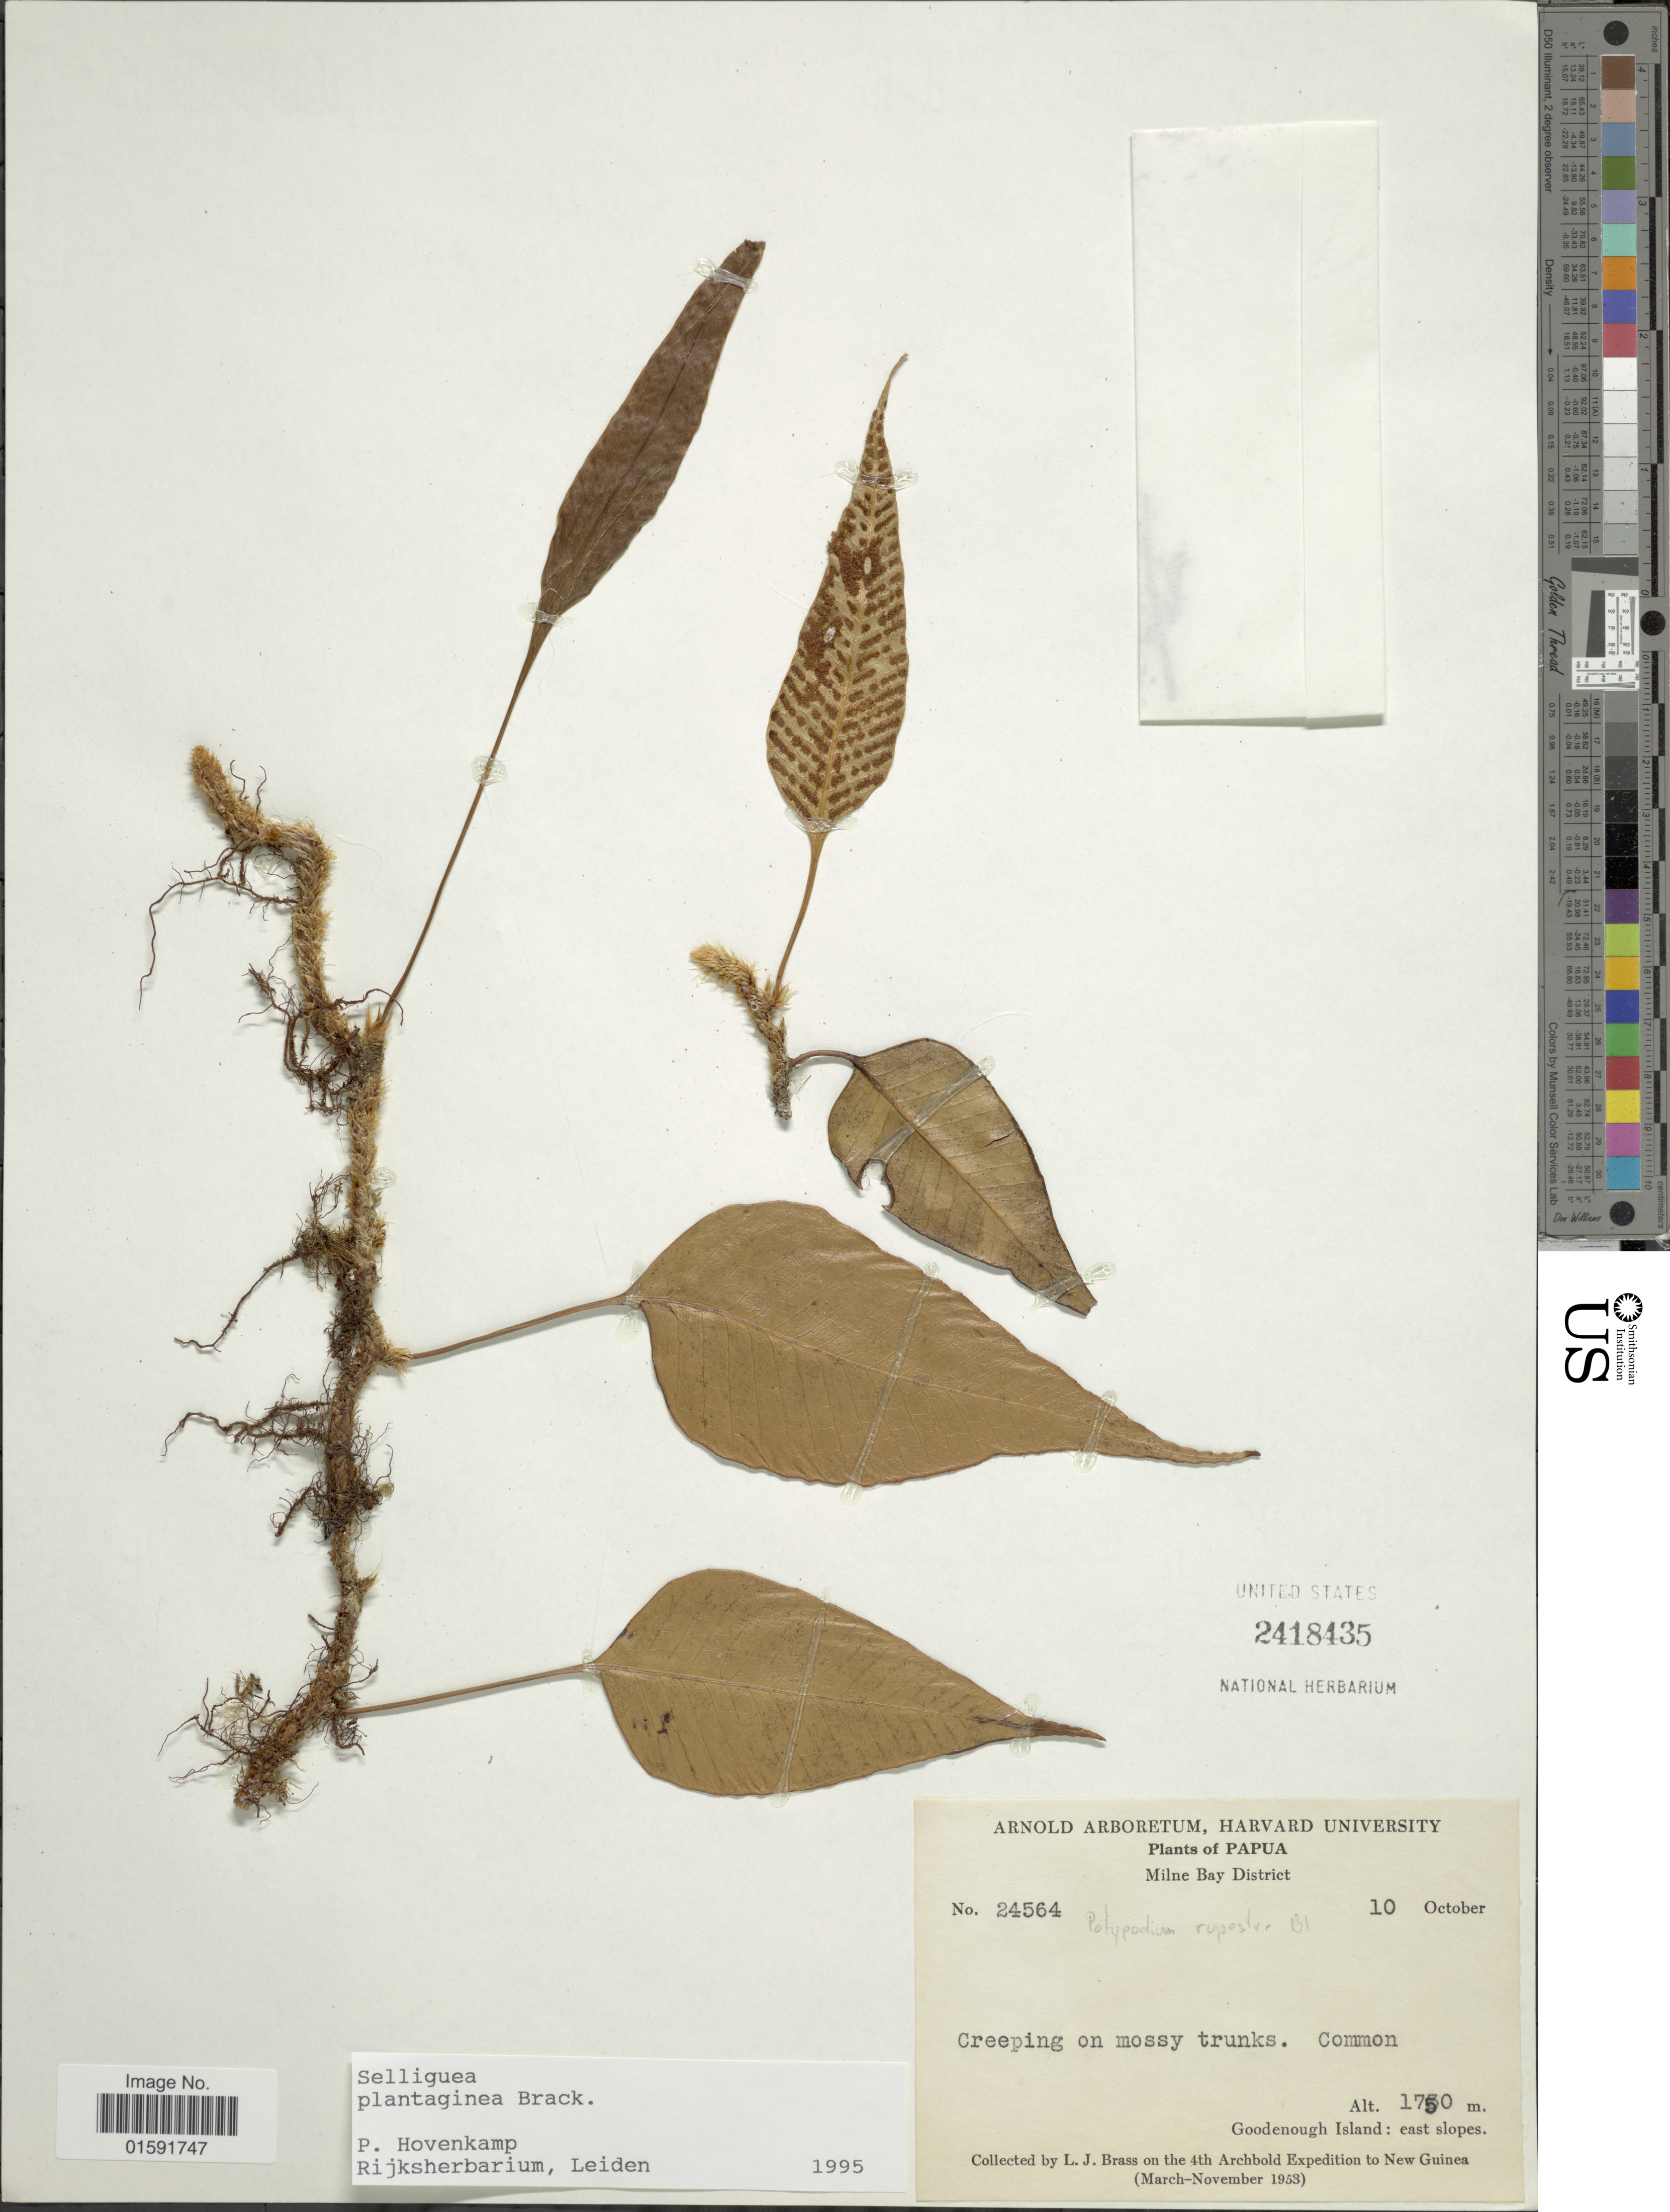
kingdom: Plantae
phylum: Tracheophyta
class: Polypodiopsida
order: Polypodiales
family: Polypodiaceae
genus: Selliguea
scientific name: Selliguea plantaginea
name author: Brack. in Wilkes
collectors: L. J. Brass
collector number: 24564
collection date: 1953-10-10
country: Papua New Guinea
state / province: Milne Bay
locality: Goodenough Island, east slope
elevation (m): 1750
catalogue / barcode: US 2418435